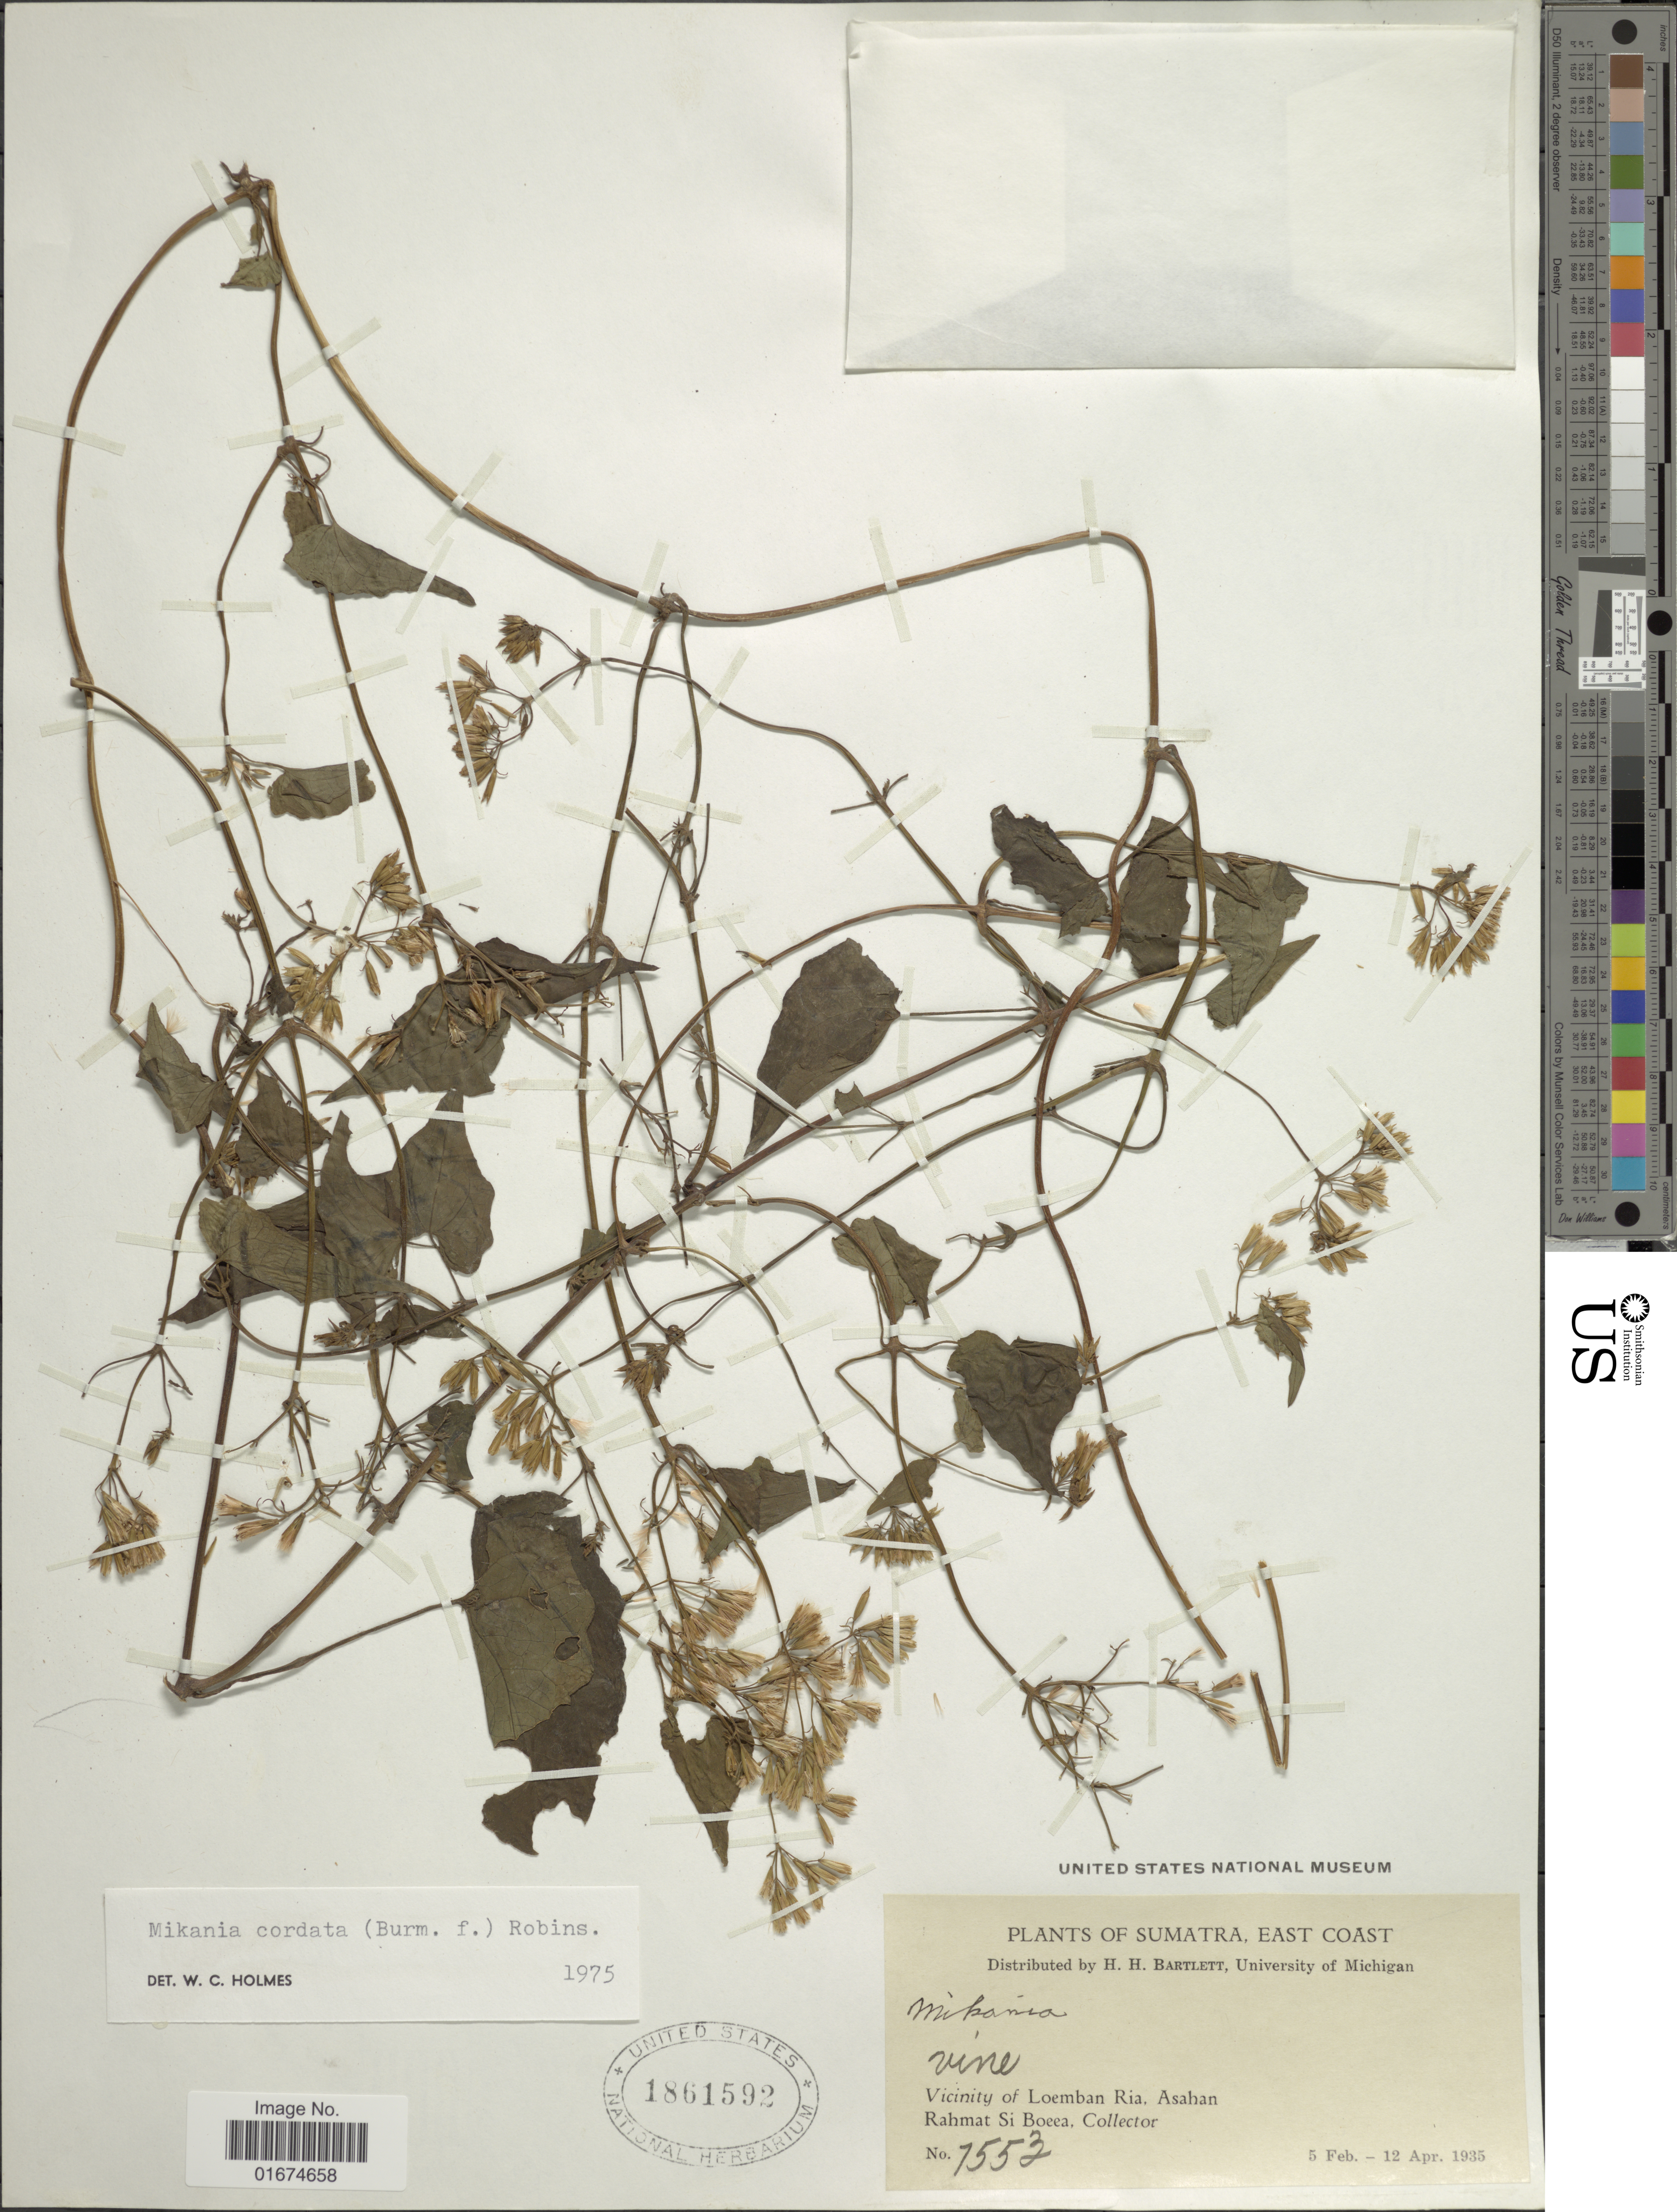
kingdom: Plantae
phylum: Tracheophyta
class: Magnoliopsida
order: Asterales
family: Asteraceae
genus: Mikania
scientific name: Mikania cordata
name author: (Burm. f.) B.L. Rob.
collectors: Rahmat Si Boeea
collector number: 7553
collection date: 1935-02-05/1935-04-12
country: Indonesia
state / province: Sumatra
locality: East Coast, Vicinity of Loemban Ria, Asahan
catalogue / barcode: US 1861592